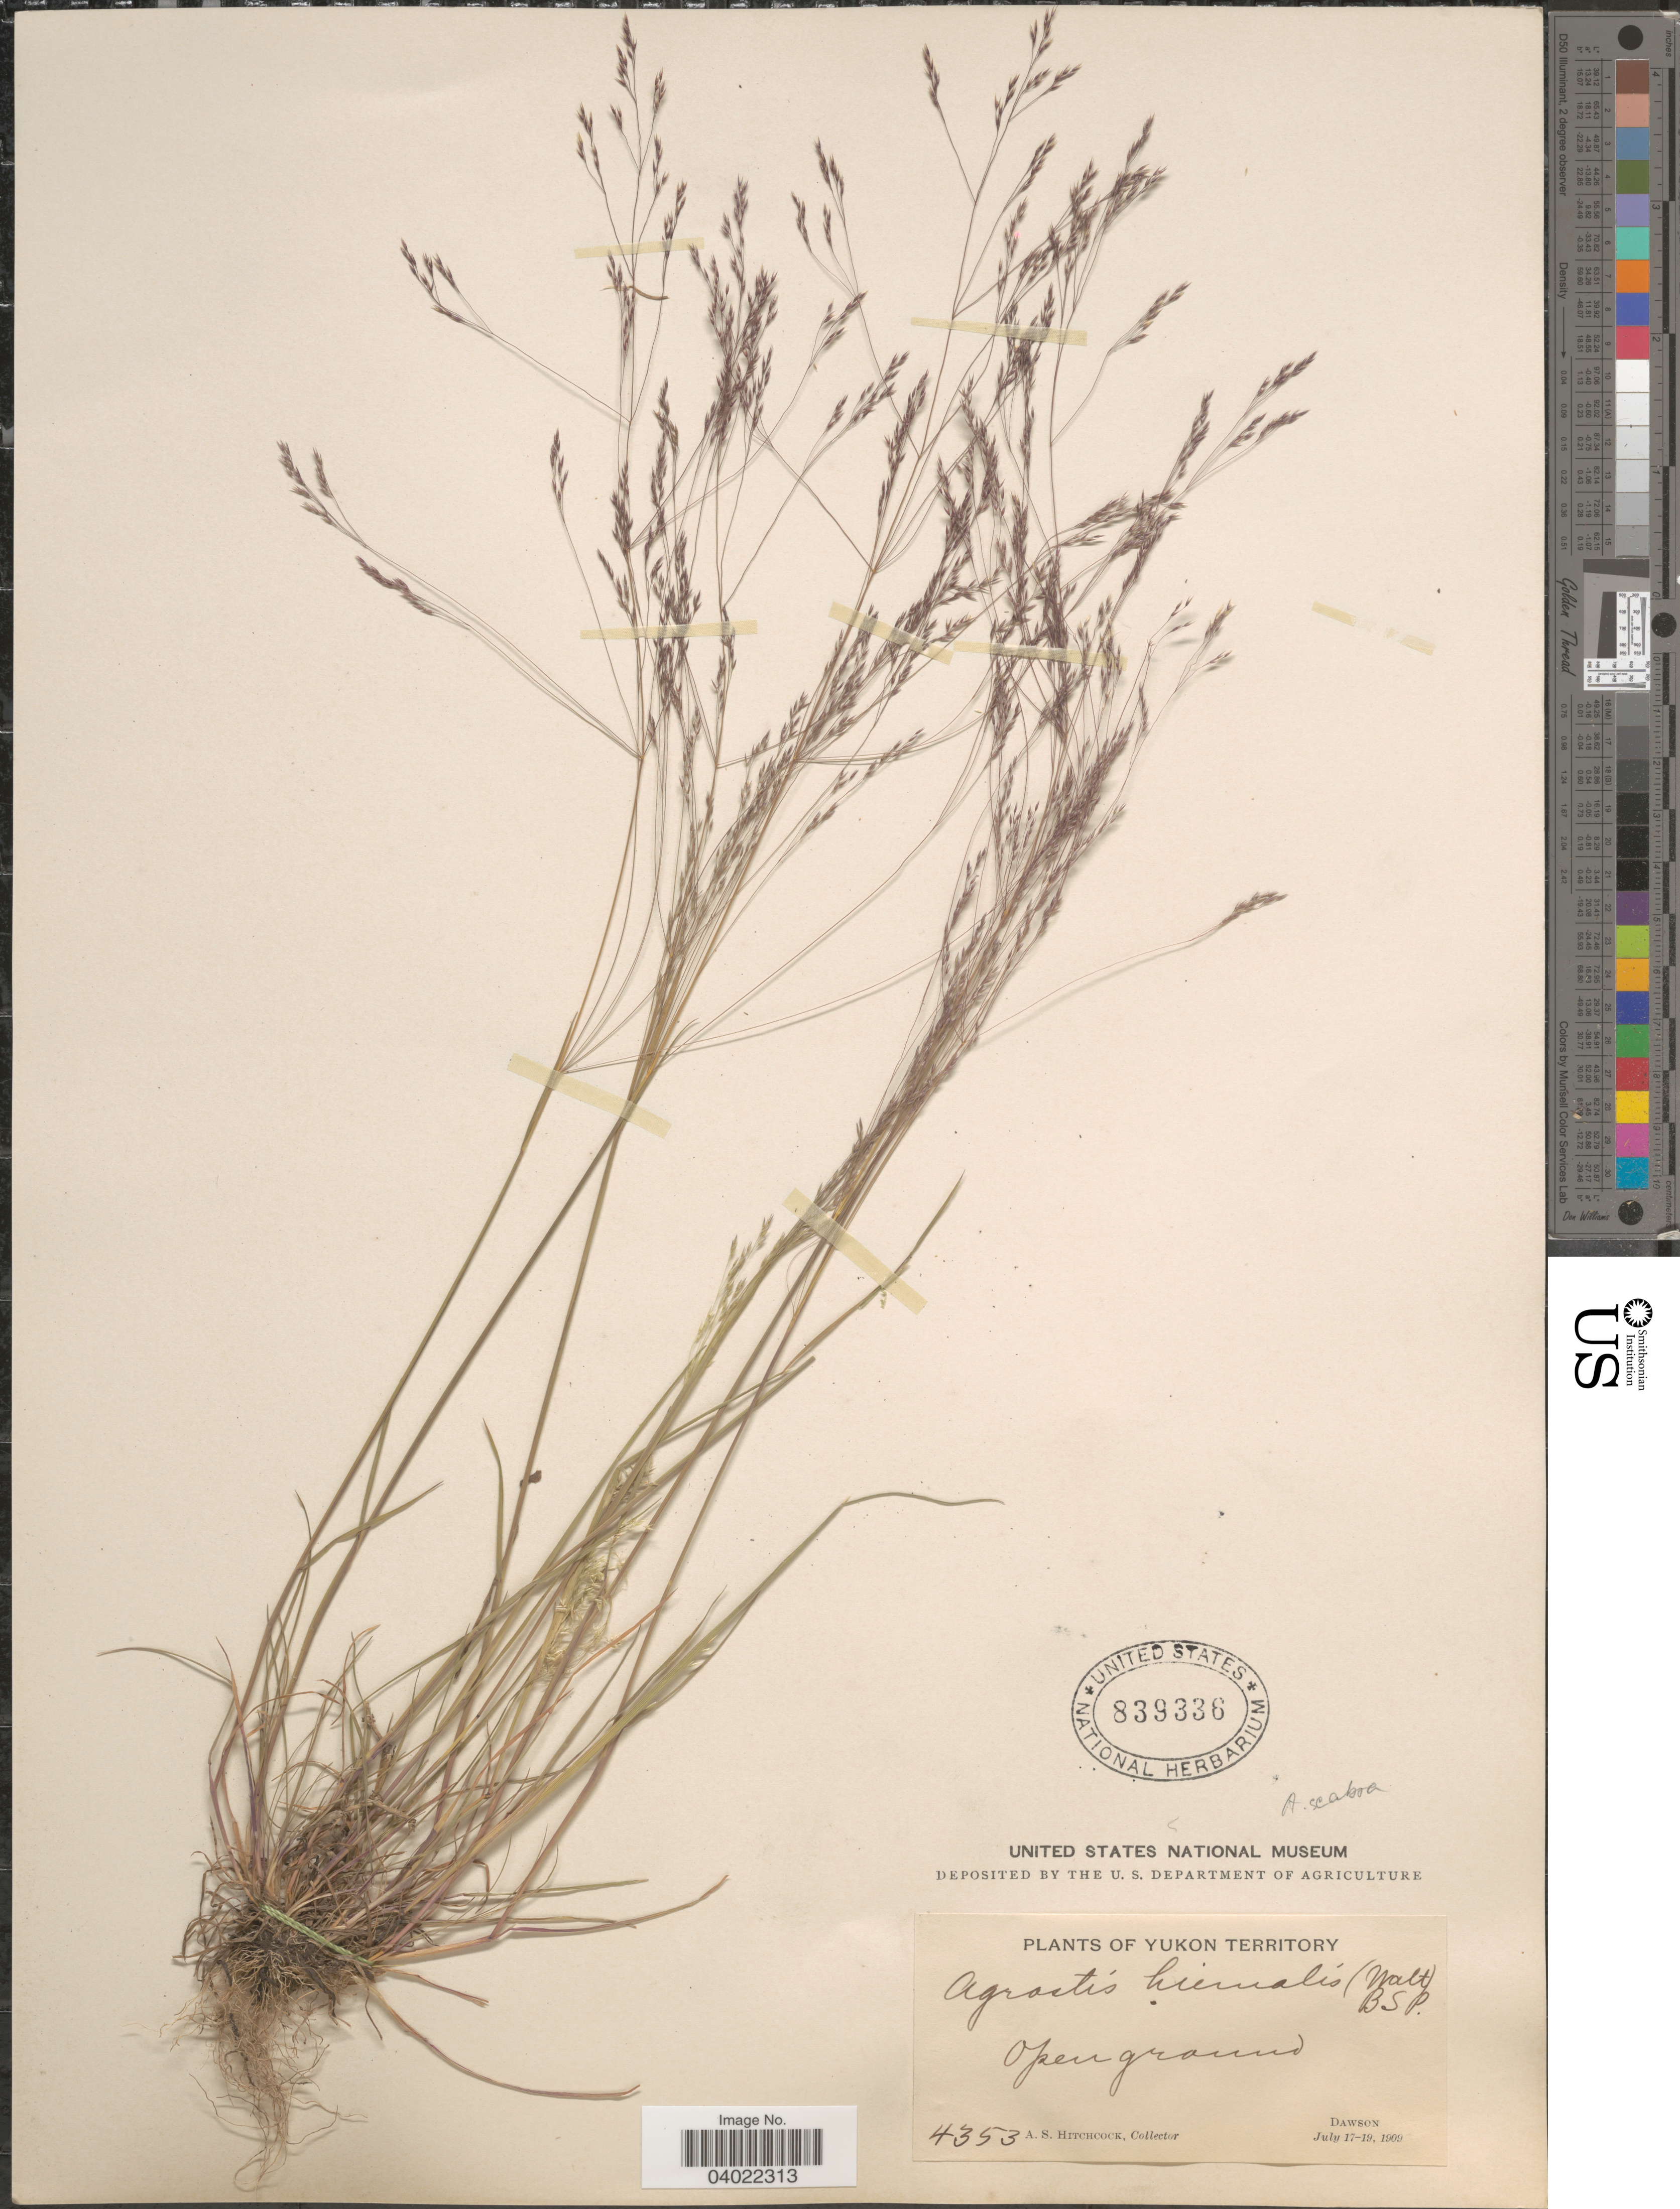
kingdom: Plantae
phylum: Tracheophyta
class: Liliopsida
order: Poales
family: Poaceae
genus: Agrostis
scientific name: Agrostis scabra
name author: Willd.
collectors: A. S. Hitchcock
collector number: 4353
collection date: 1909-07-17/1909-07-19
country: Canada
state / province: Yukon Territory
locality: Dawson.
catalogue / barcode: US 839336